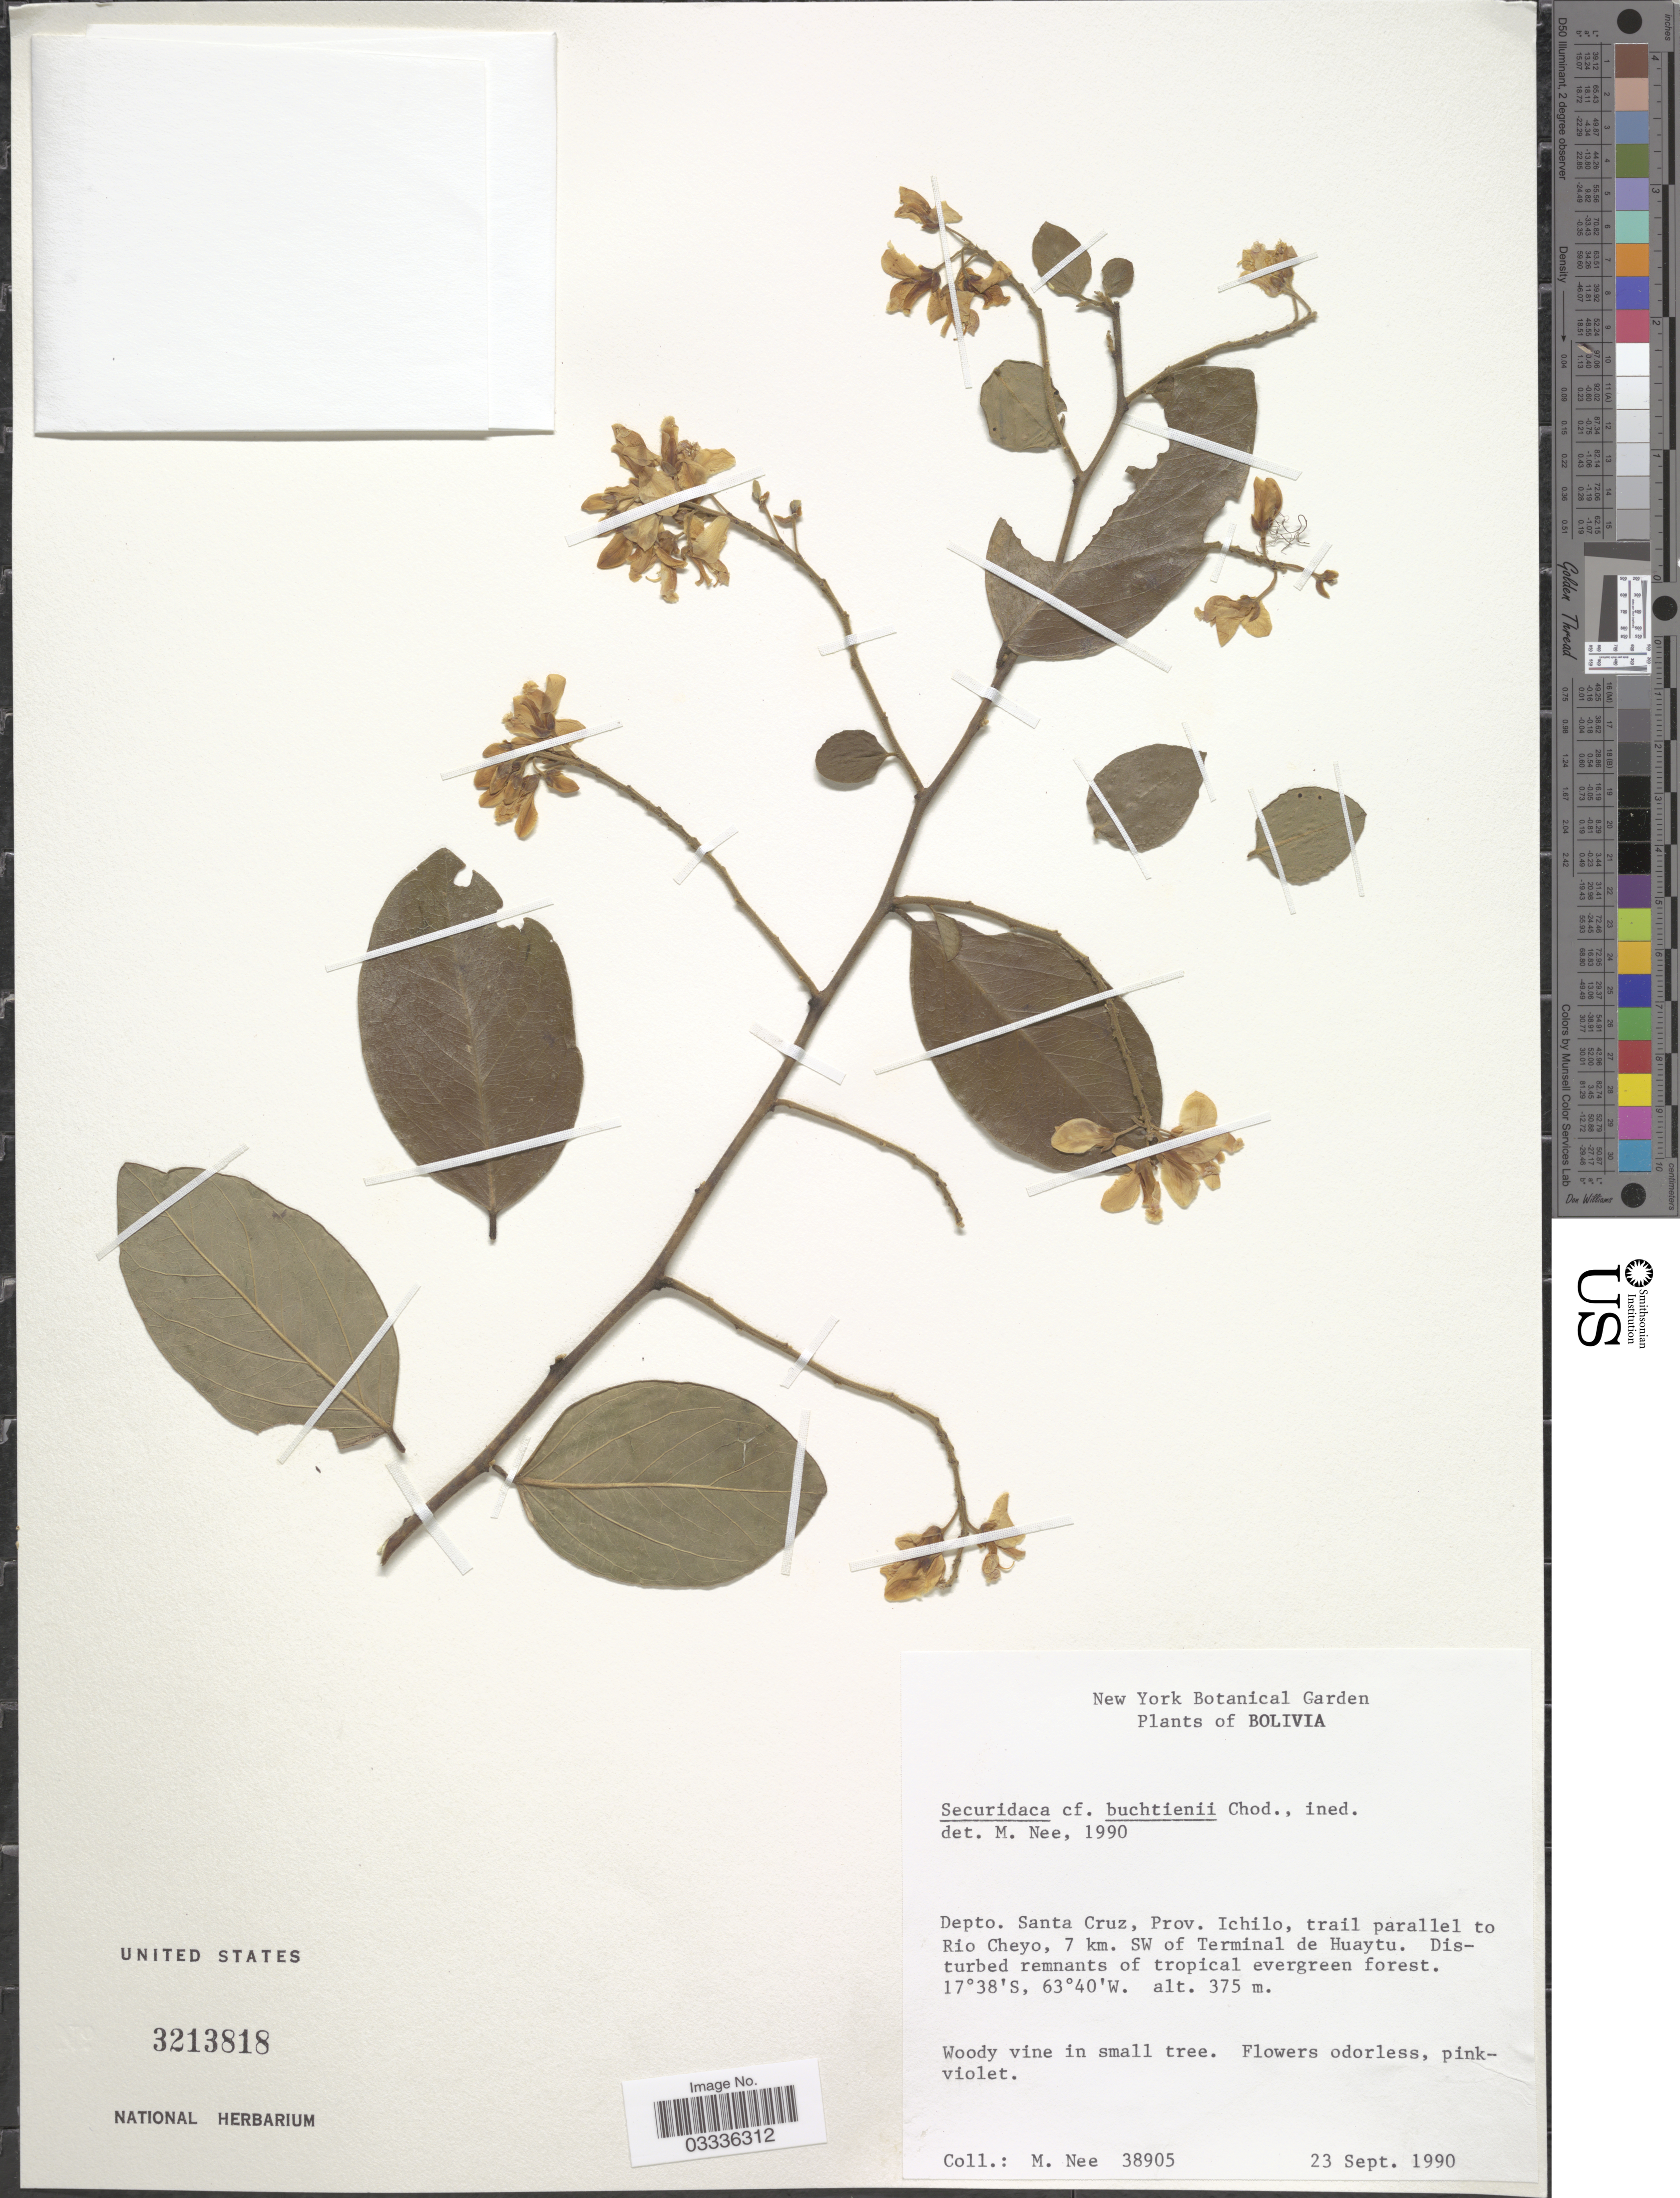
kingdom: Plantae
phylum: Tracheophyta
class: Magnoliopsida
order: Fabales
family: Polygalaceae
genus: Securidaca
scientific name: Securidaca buchtienii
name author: Bennet,A.W.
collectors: M. Nee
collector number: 38905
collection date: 1990-09-23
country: Bolivia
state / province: Santa Cruz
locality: Depto. Santa Cruz, Prov. Ichilo, trail parallel to Rio Cheyo, 7 km. SW of Terminal de Huaytu.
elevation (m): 375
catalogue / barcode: US 3213818